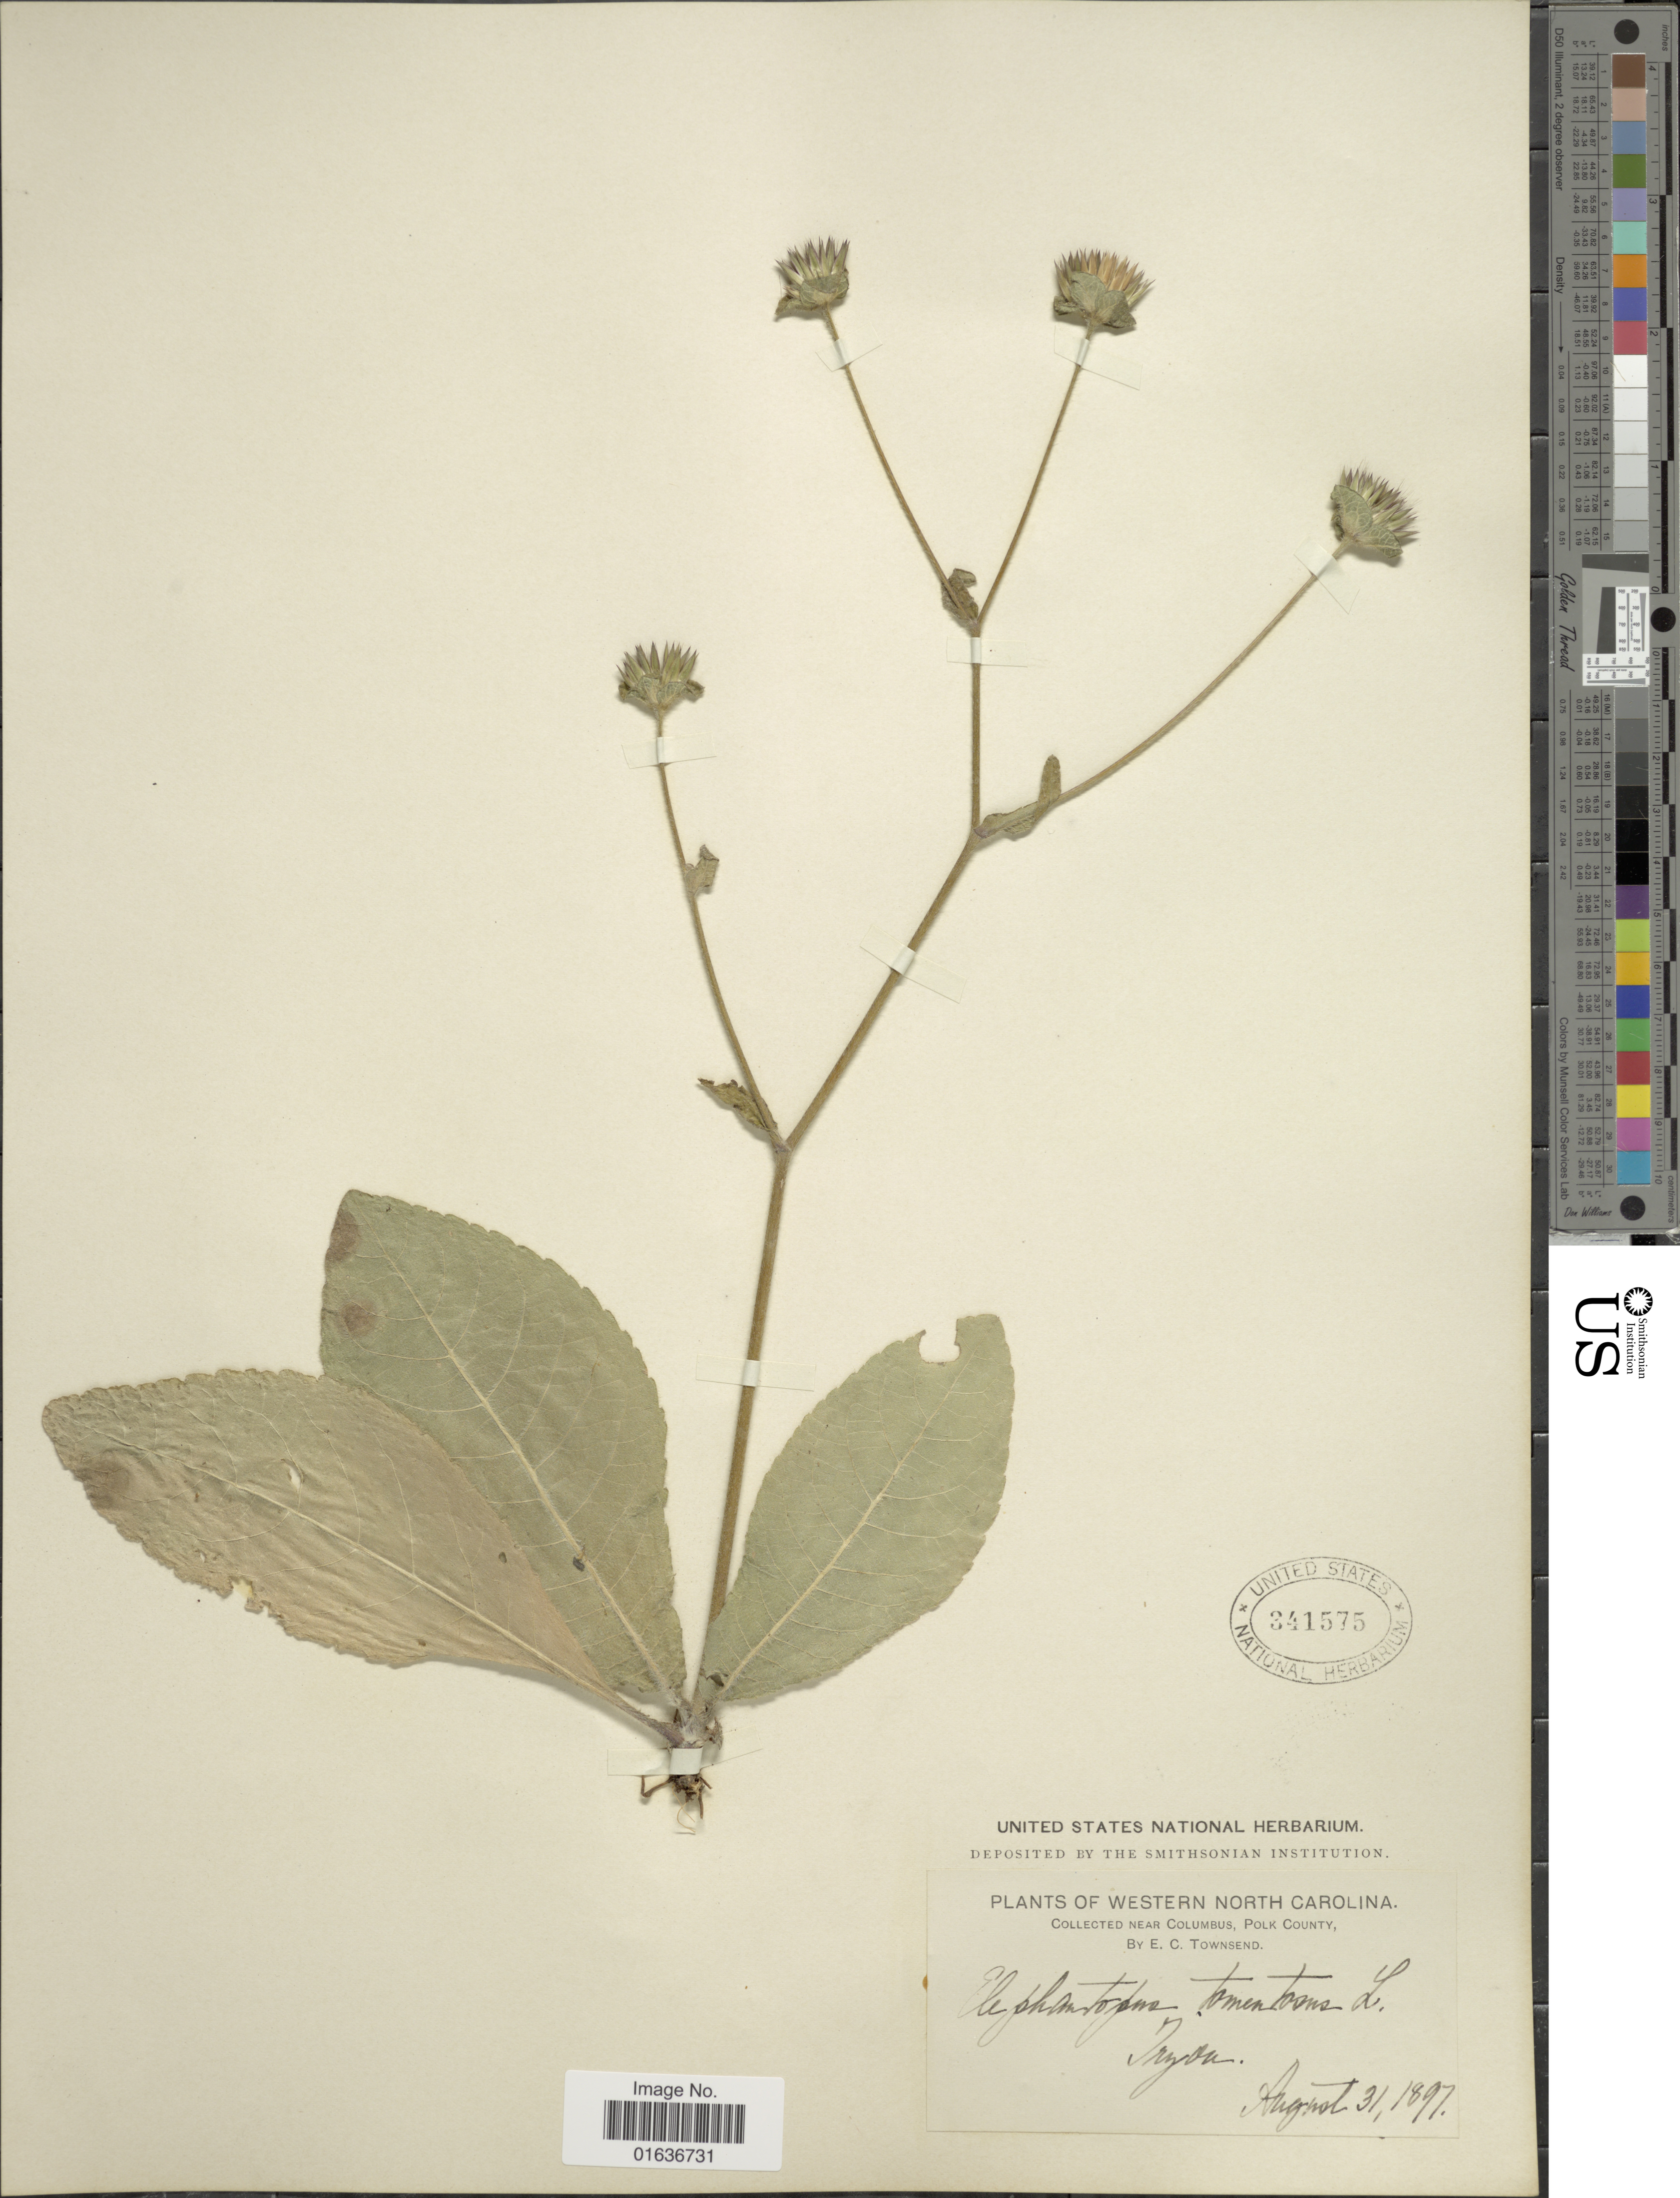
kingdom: Plantae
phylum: Tracheophyta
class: Magnoliopsida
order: Asterales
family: Asteraceae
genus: Elephantopus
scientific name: Elephantopus tomentosus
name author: L.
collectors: E. C. Townsend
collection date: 1897-08-31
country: United States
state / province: North Carolina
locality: Western North Carolina, Near Colombus, Polk County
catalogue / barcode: US 341575